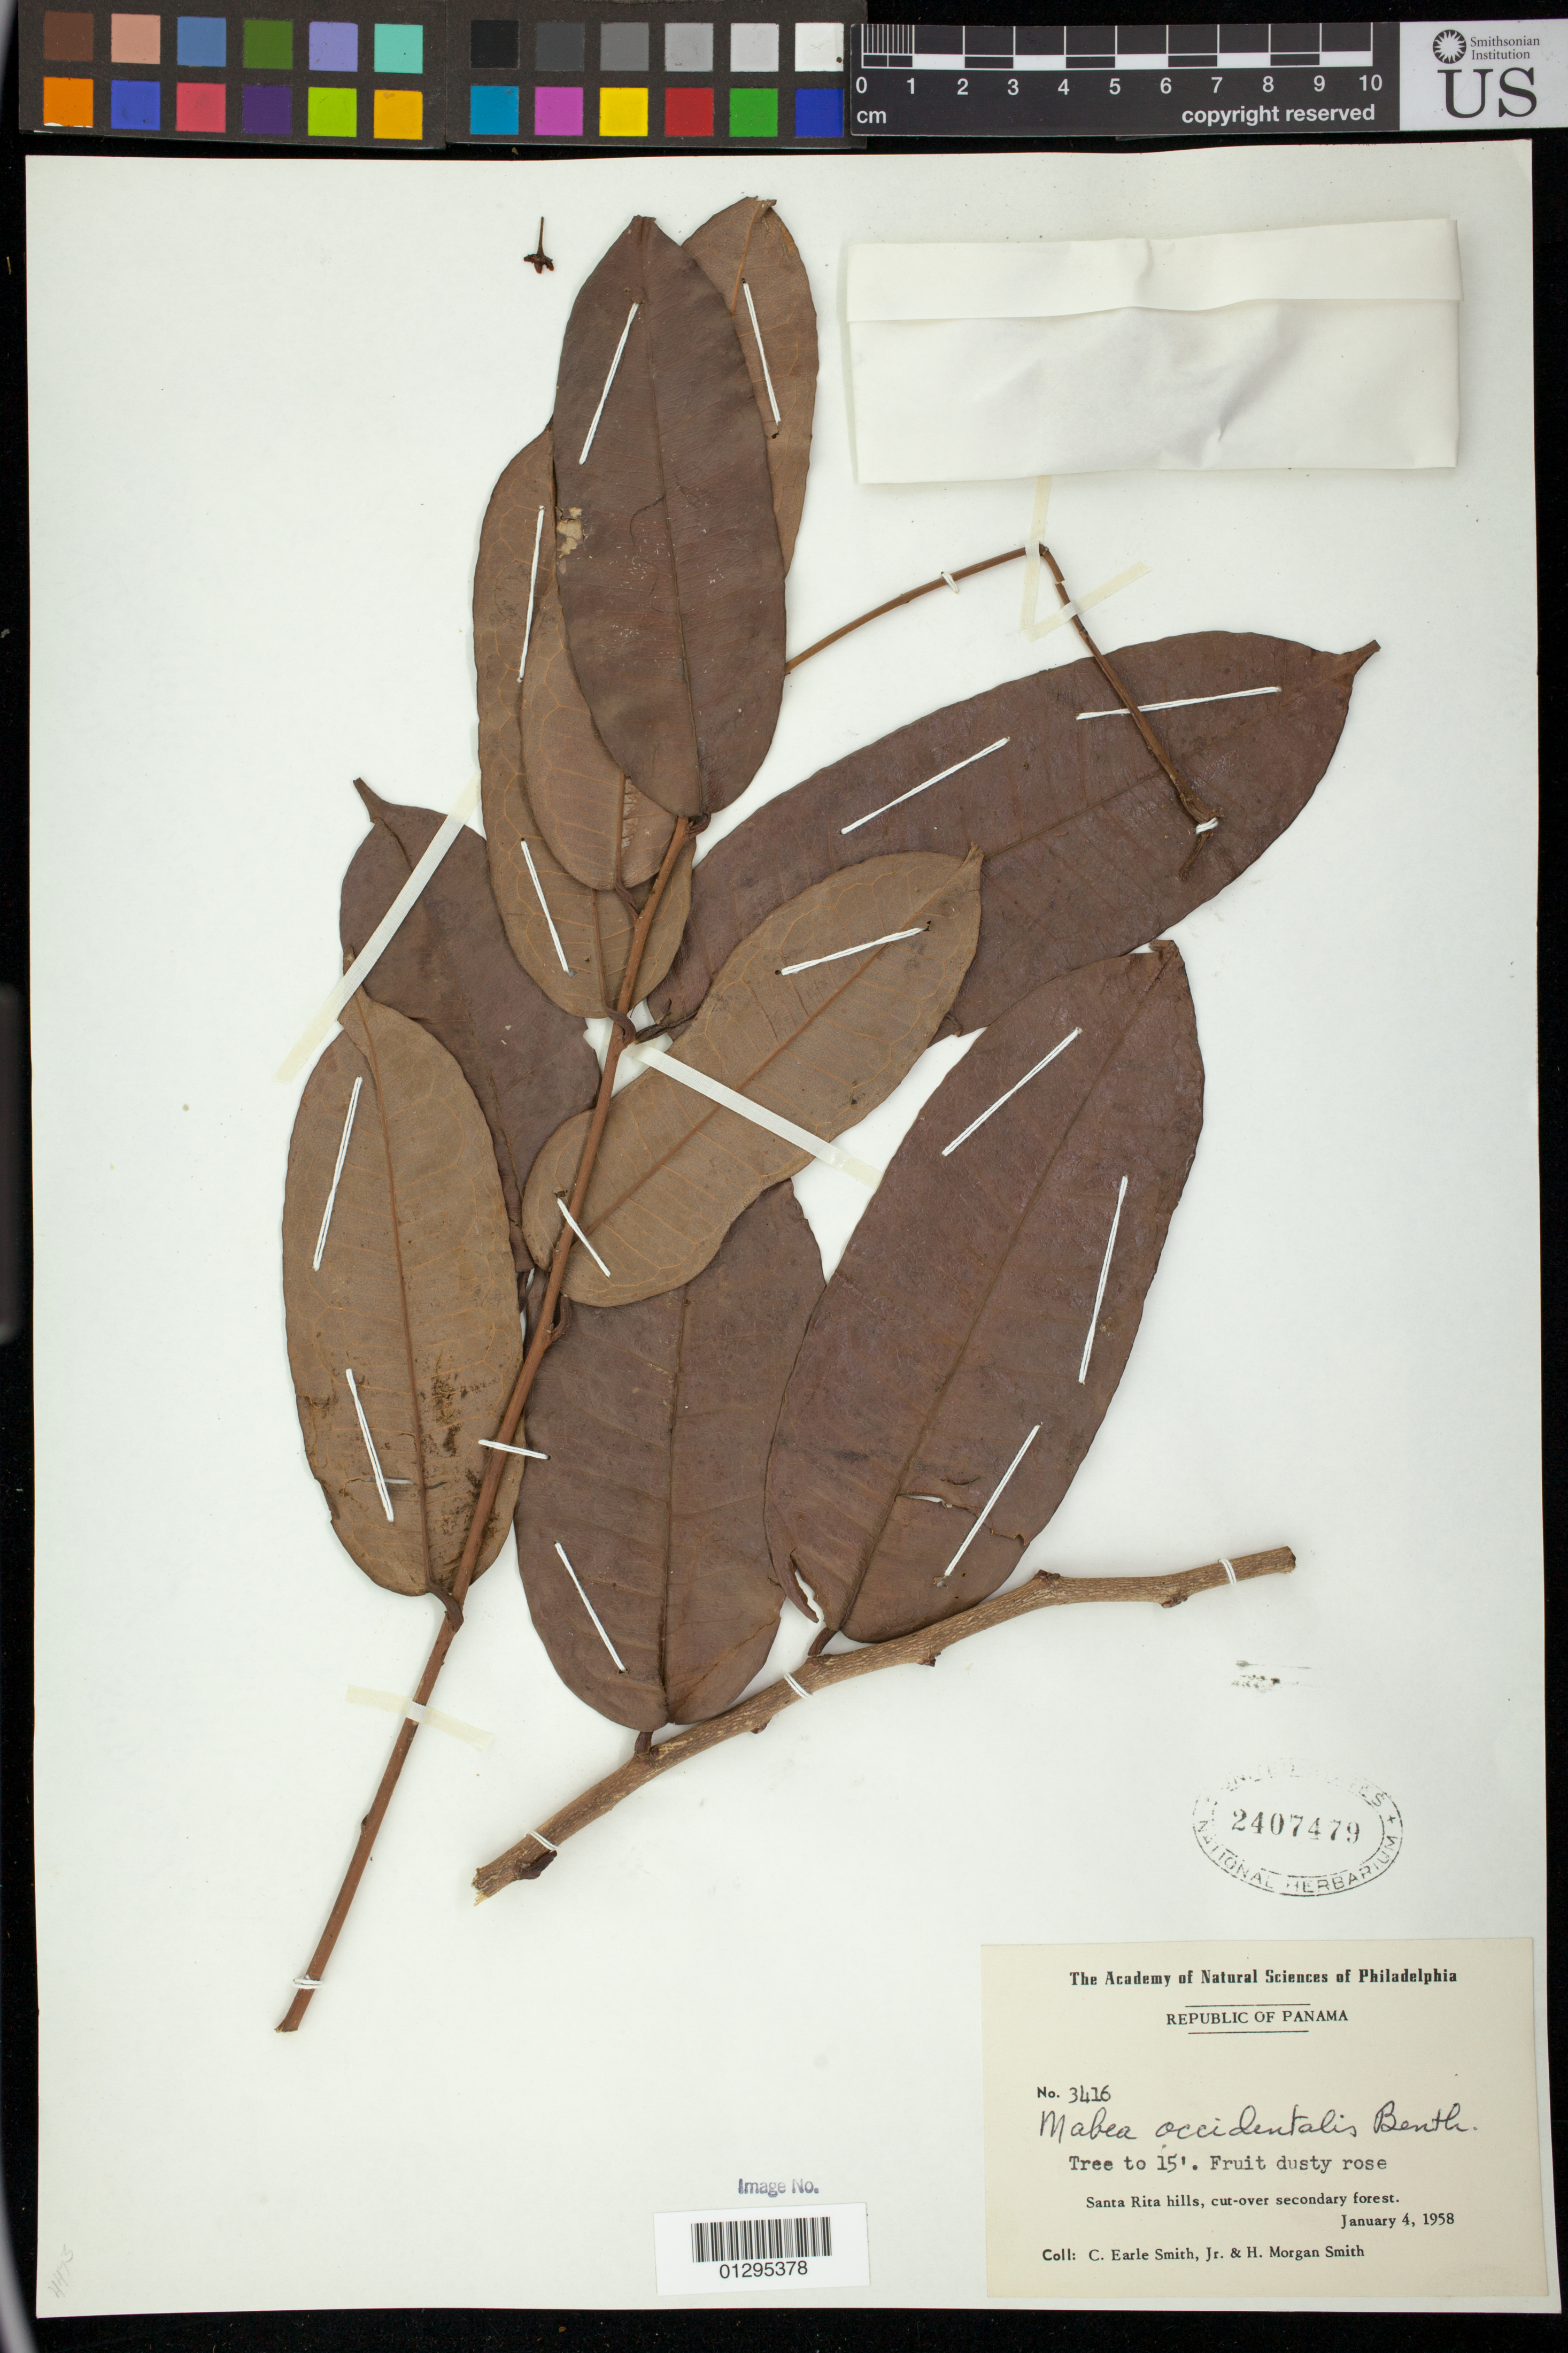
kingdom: Plantae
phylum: Tracheophyta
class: Magnoliopsida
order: Malpighiales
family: Euphorbiaceae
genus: Mabea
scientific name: Mabea occidentalis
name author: Benth.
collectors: C. E. Smith Jr. & H. M. Smith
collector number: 3416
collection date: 1958-01-04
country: Panama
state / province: Veraguas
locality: Santa Rita hills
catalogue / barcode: US 2407479